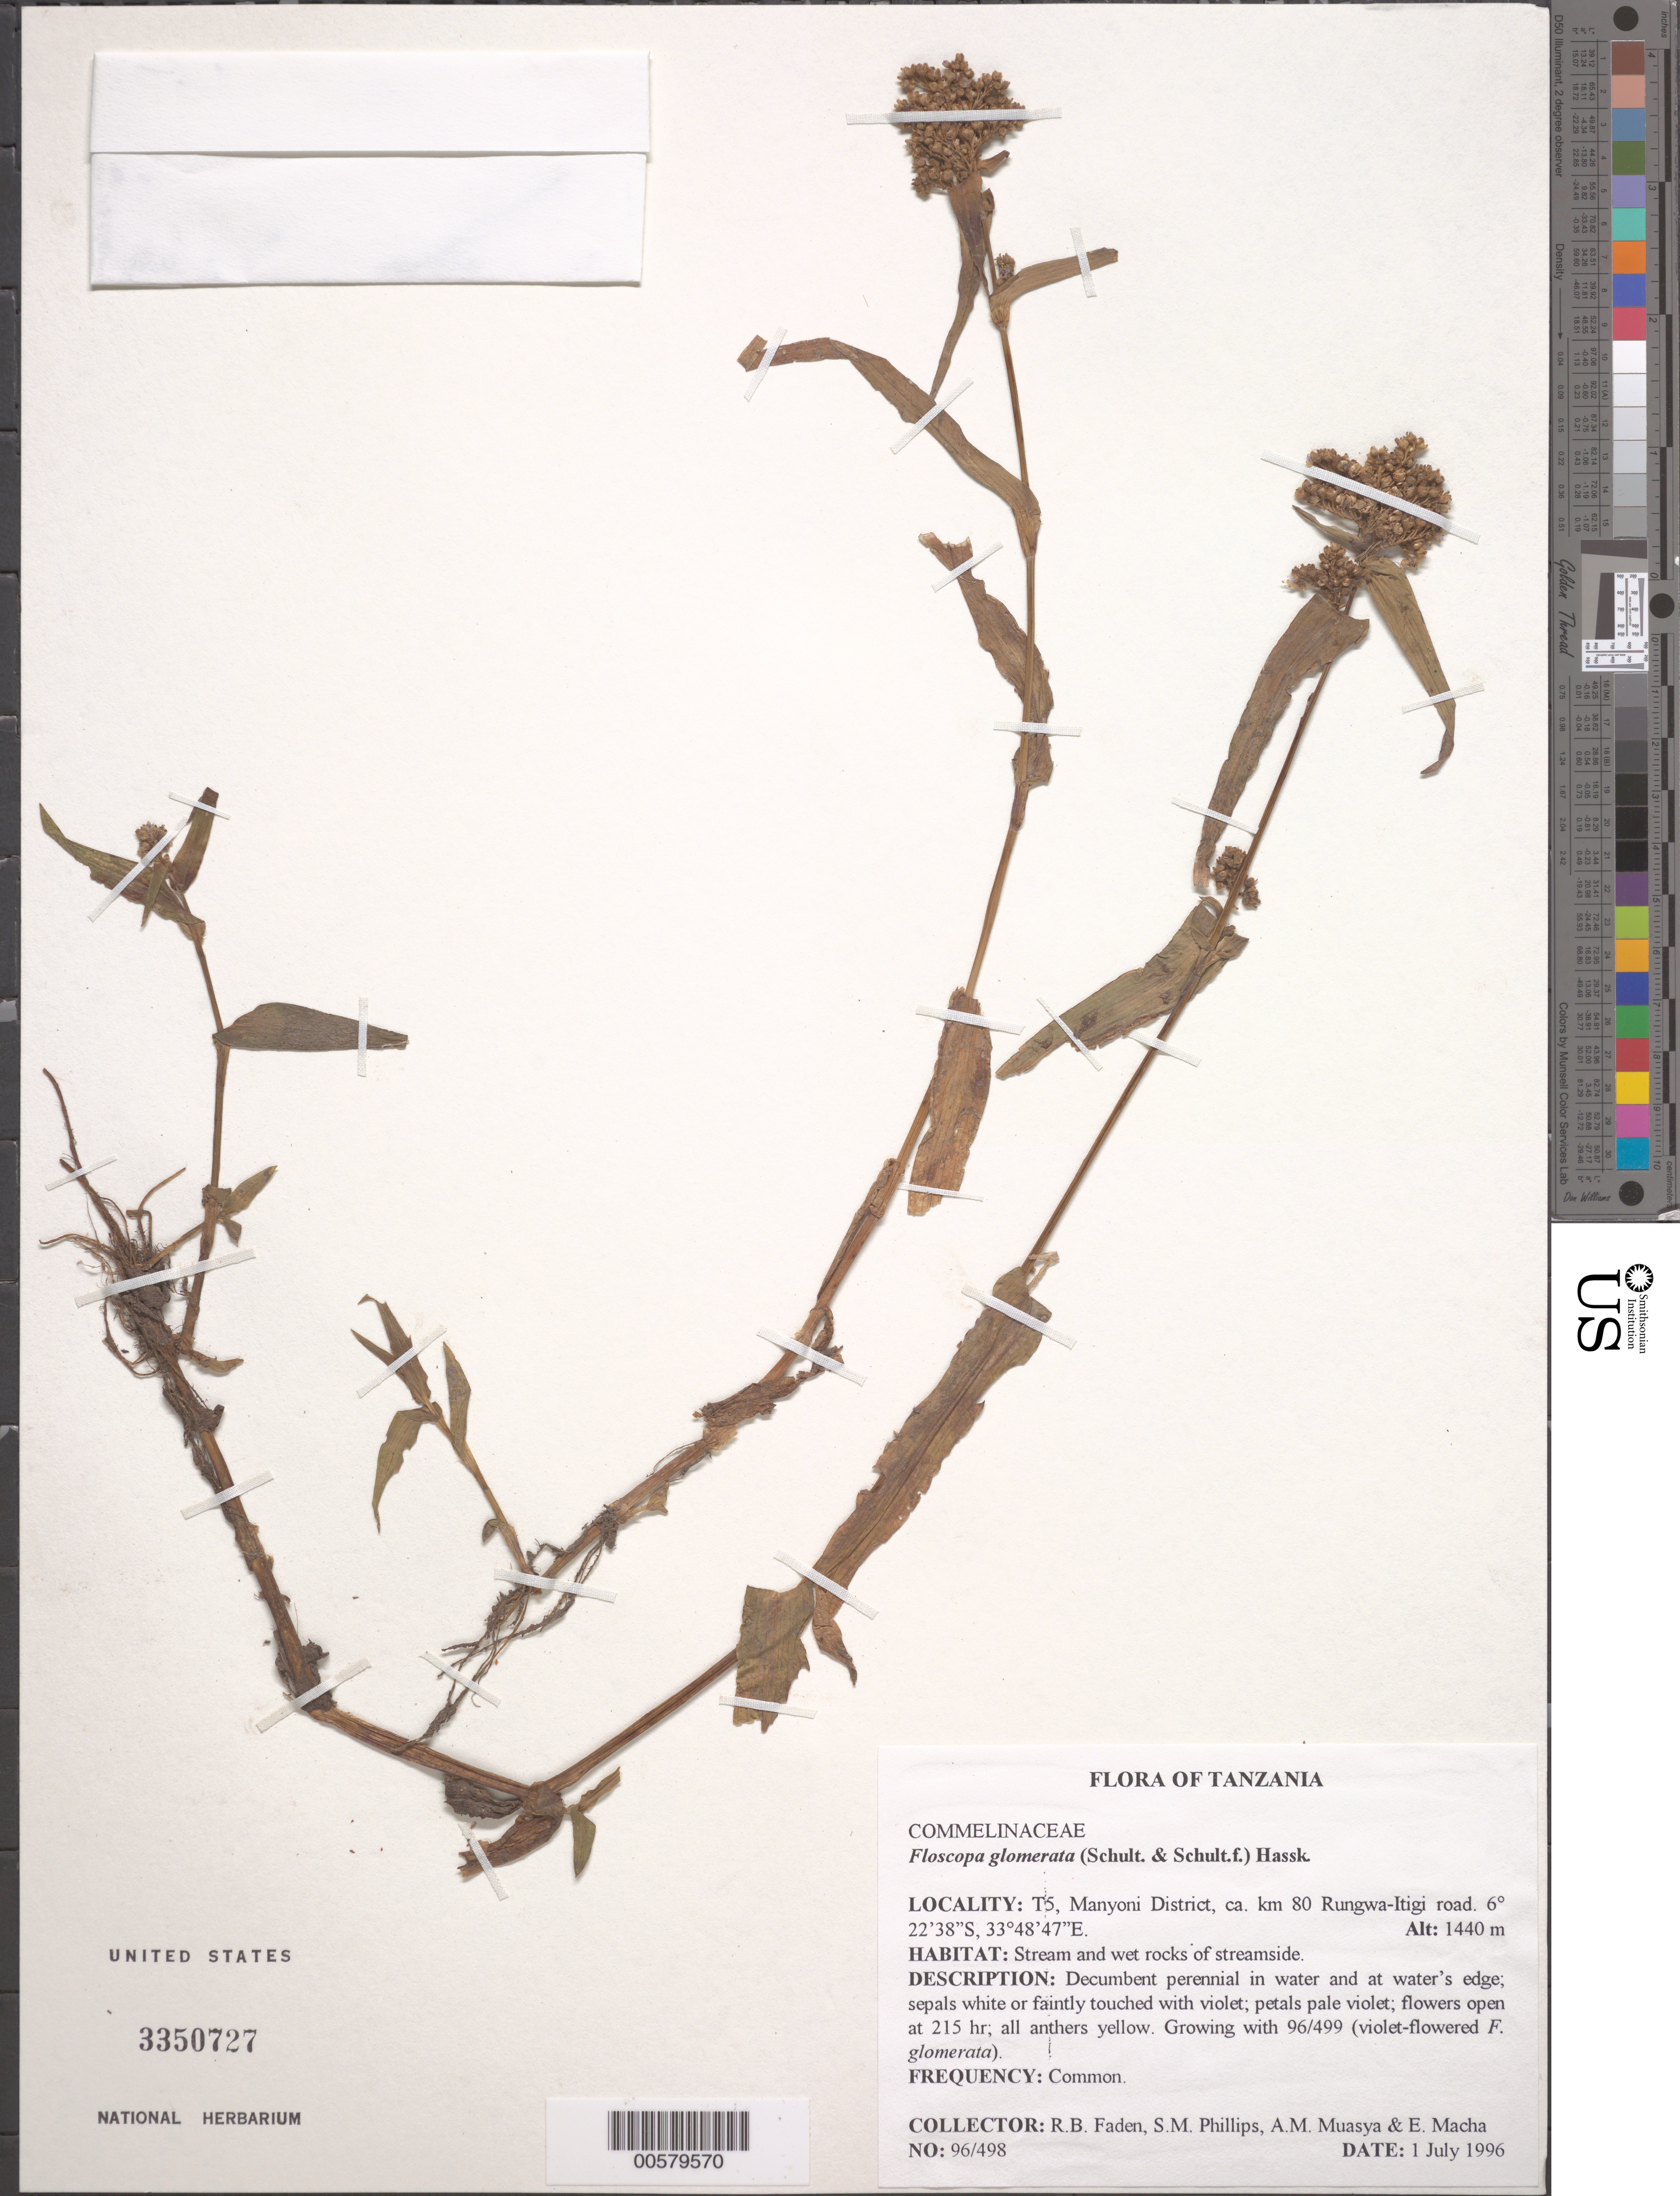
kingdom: Plantae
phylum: Tracheophyta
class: Liliopsida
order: Commelinales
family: Commelinaceae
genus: Floscopa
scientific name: Floscopa glomerata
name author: (Willd. ex Schult. & Schult. f.) Hassk.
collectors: R. B. Faden, S. M. Phillips, A. Muasya & E. Macha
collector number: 96/498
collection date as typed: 01 Jul 1996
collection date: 1996-07-01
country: Tanzania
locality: Manyoni dist., rungwa-itigi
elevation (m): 1440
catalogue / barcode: US 3350727